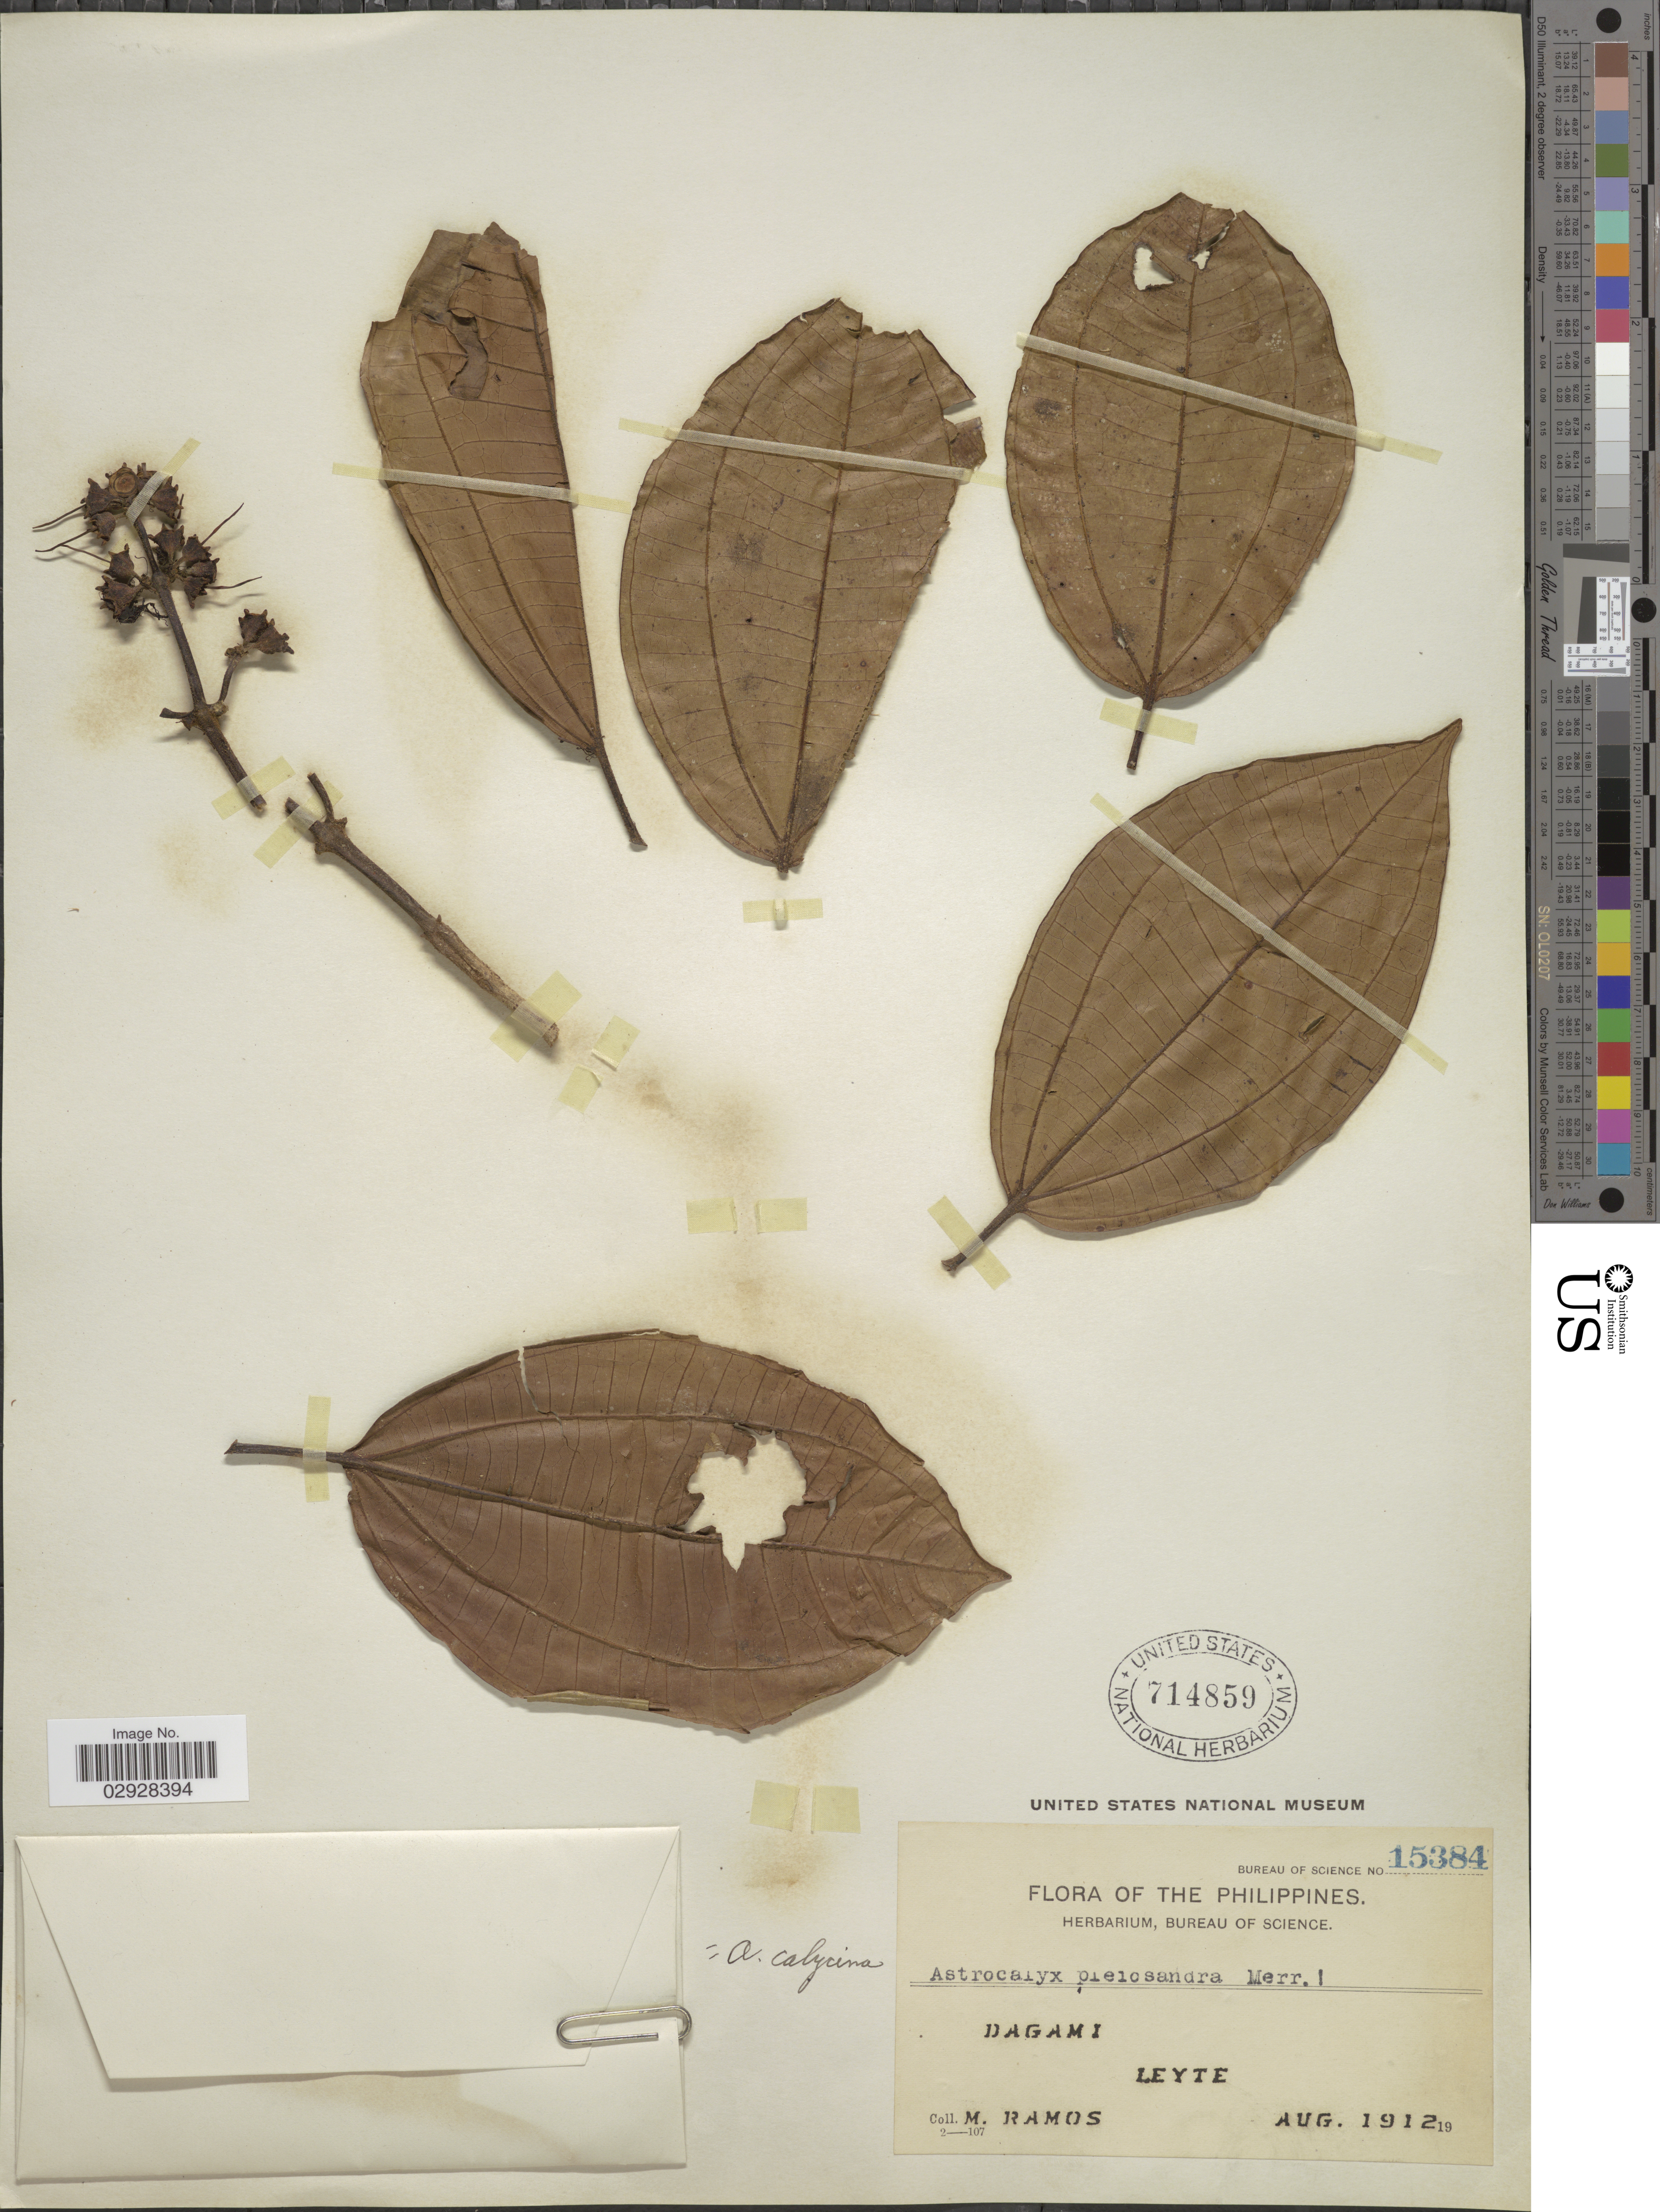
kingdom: Plantae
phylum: Tracheophyta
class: Magnoliopsida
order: Myrtales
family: Melastomataceae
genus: Astrocalyx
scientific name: Astrocalyx calycina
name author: Merr.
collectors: M. Ramos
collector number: Bureau of Science 15384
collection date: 1912-08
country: Philippines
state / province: Eastern Visayas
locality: Dagami, Leyte.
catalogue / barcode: US 714859